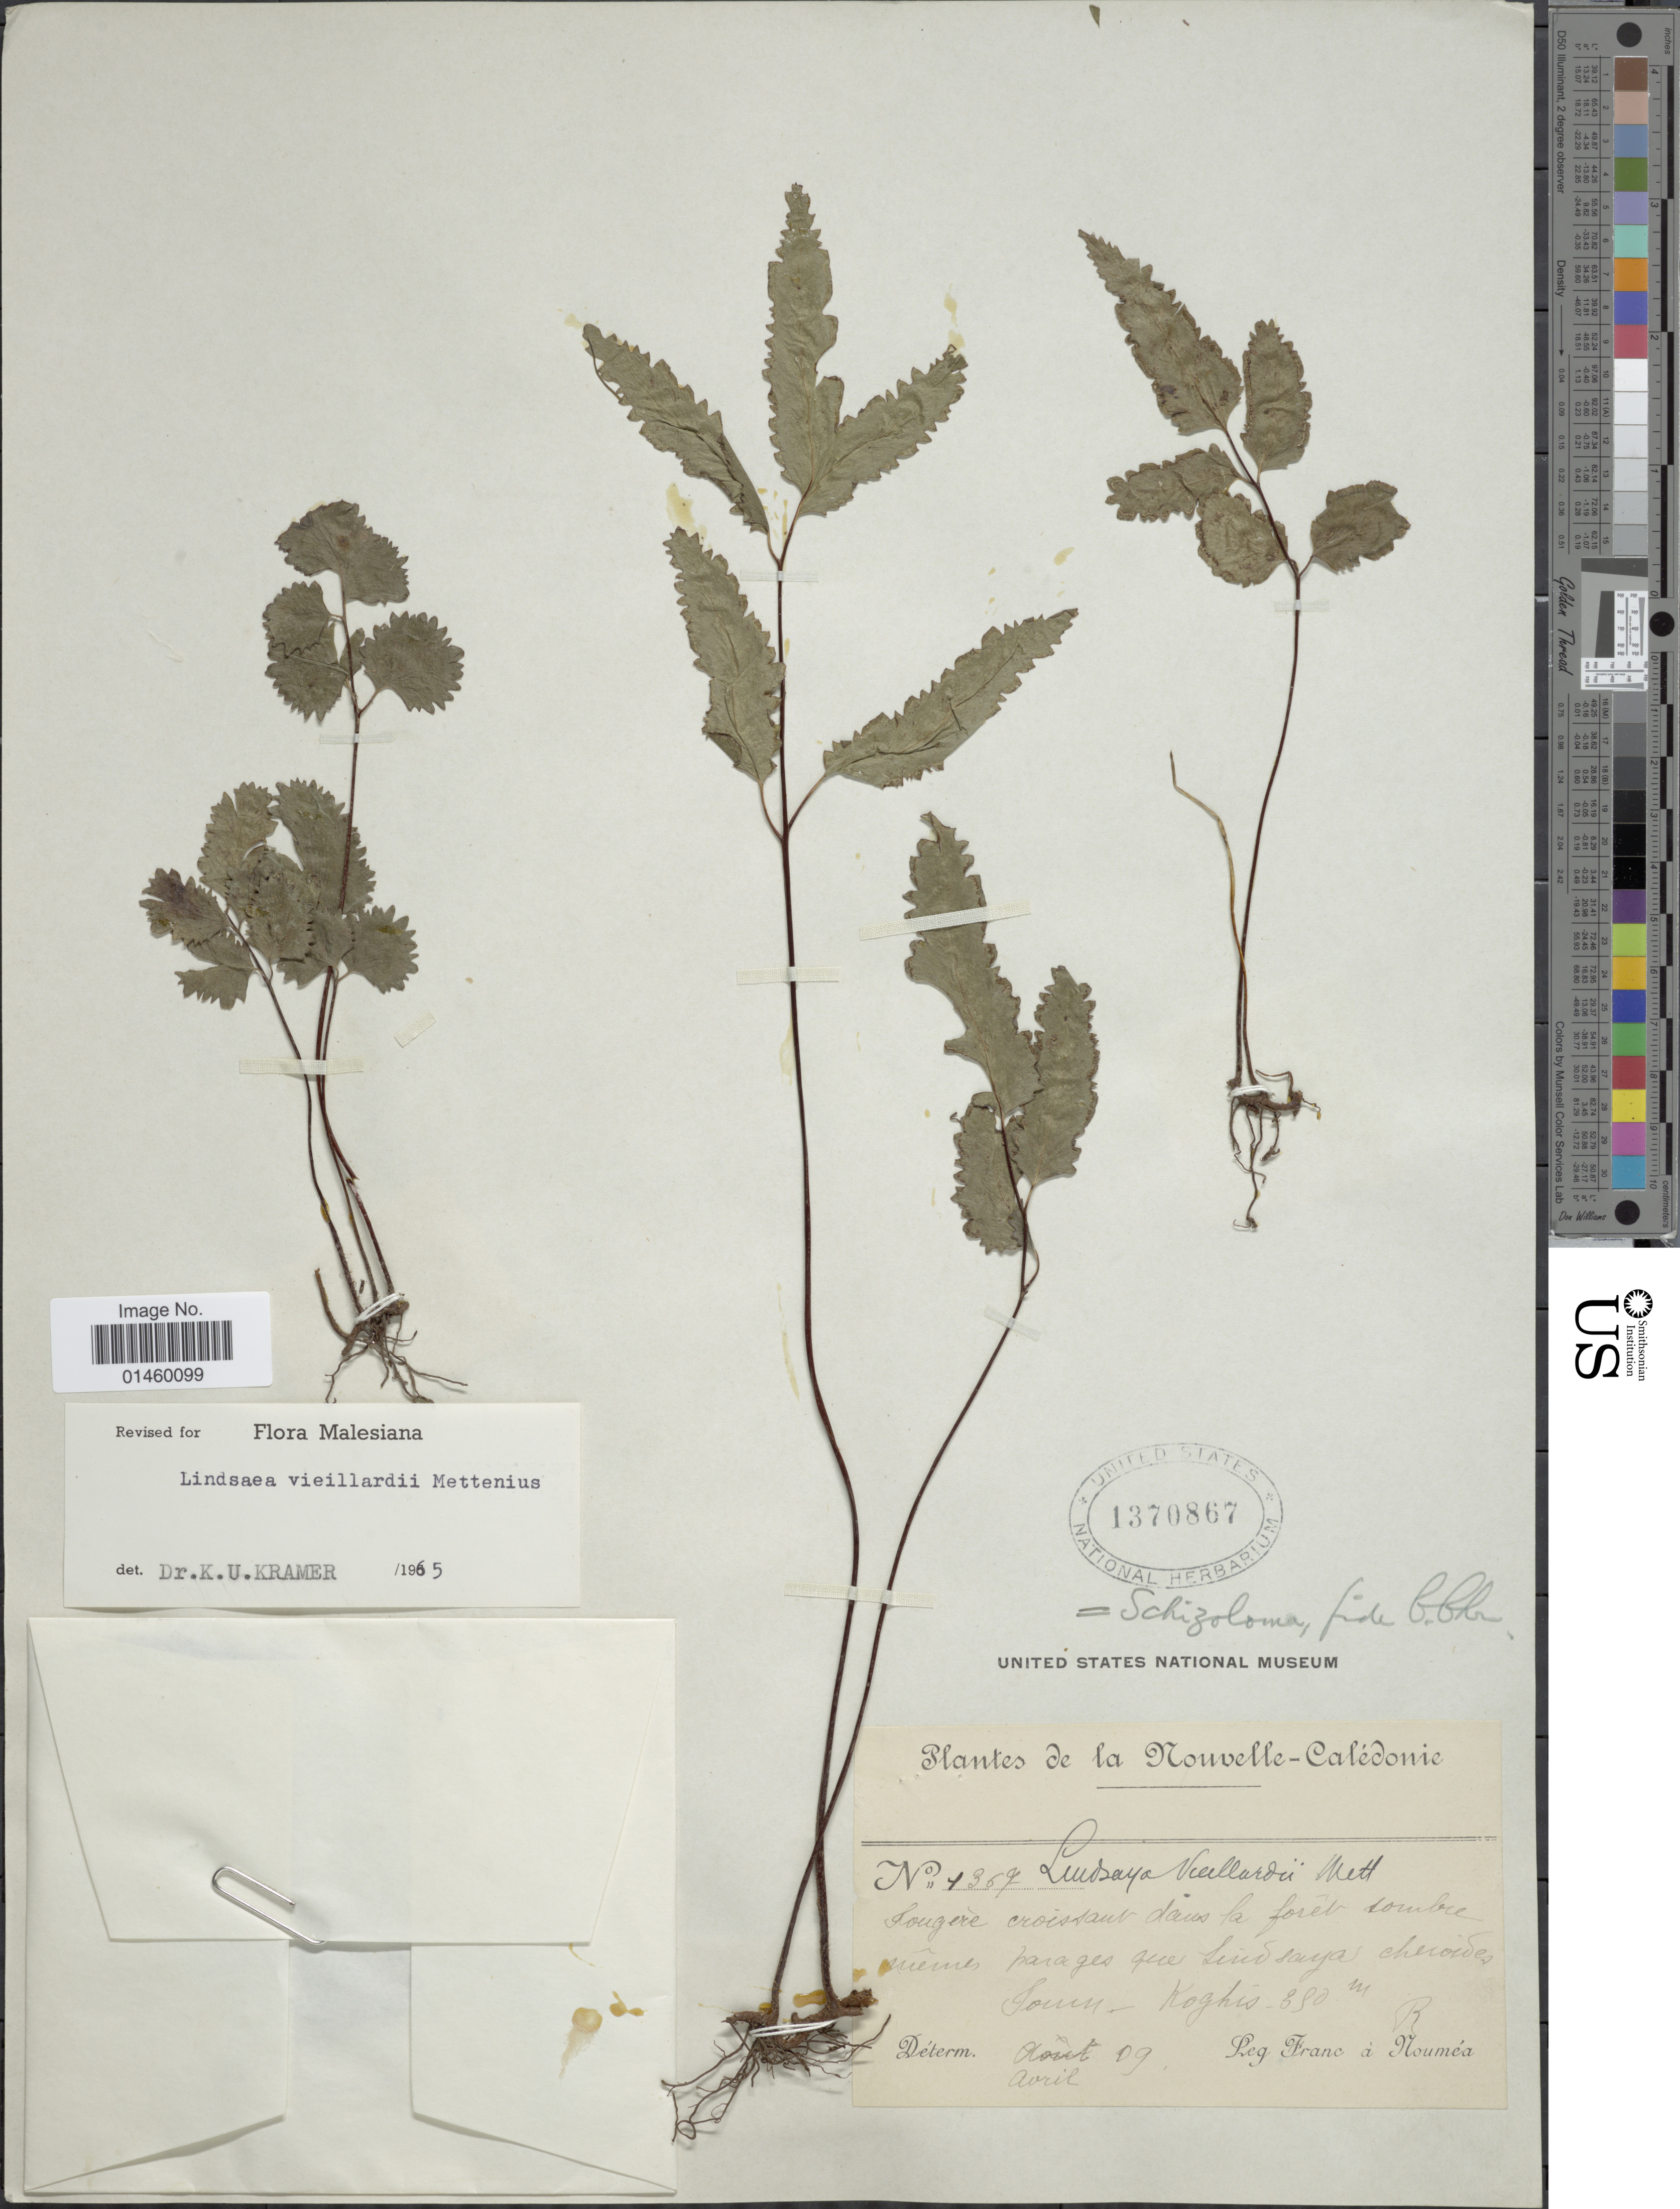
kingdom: Plantae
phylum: Tracheophyta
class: Polypodiopsida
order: Polypodiales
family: Lindsaeaceae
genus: Lindsaea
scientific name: Lindsaea vieillardii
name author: Mett.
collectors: Franc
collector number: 1369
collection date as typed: Transcribed d/m/y: /4/9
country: New Caledonia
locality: Nouvelle-Caledonie. Tourm-Koghis.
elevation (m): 350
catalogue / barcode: US 1370867